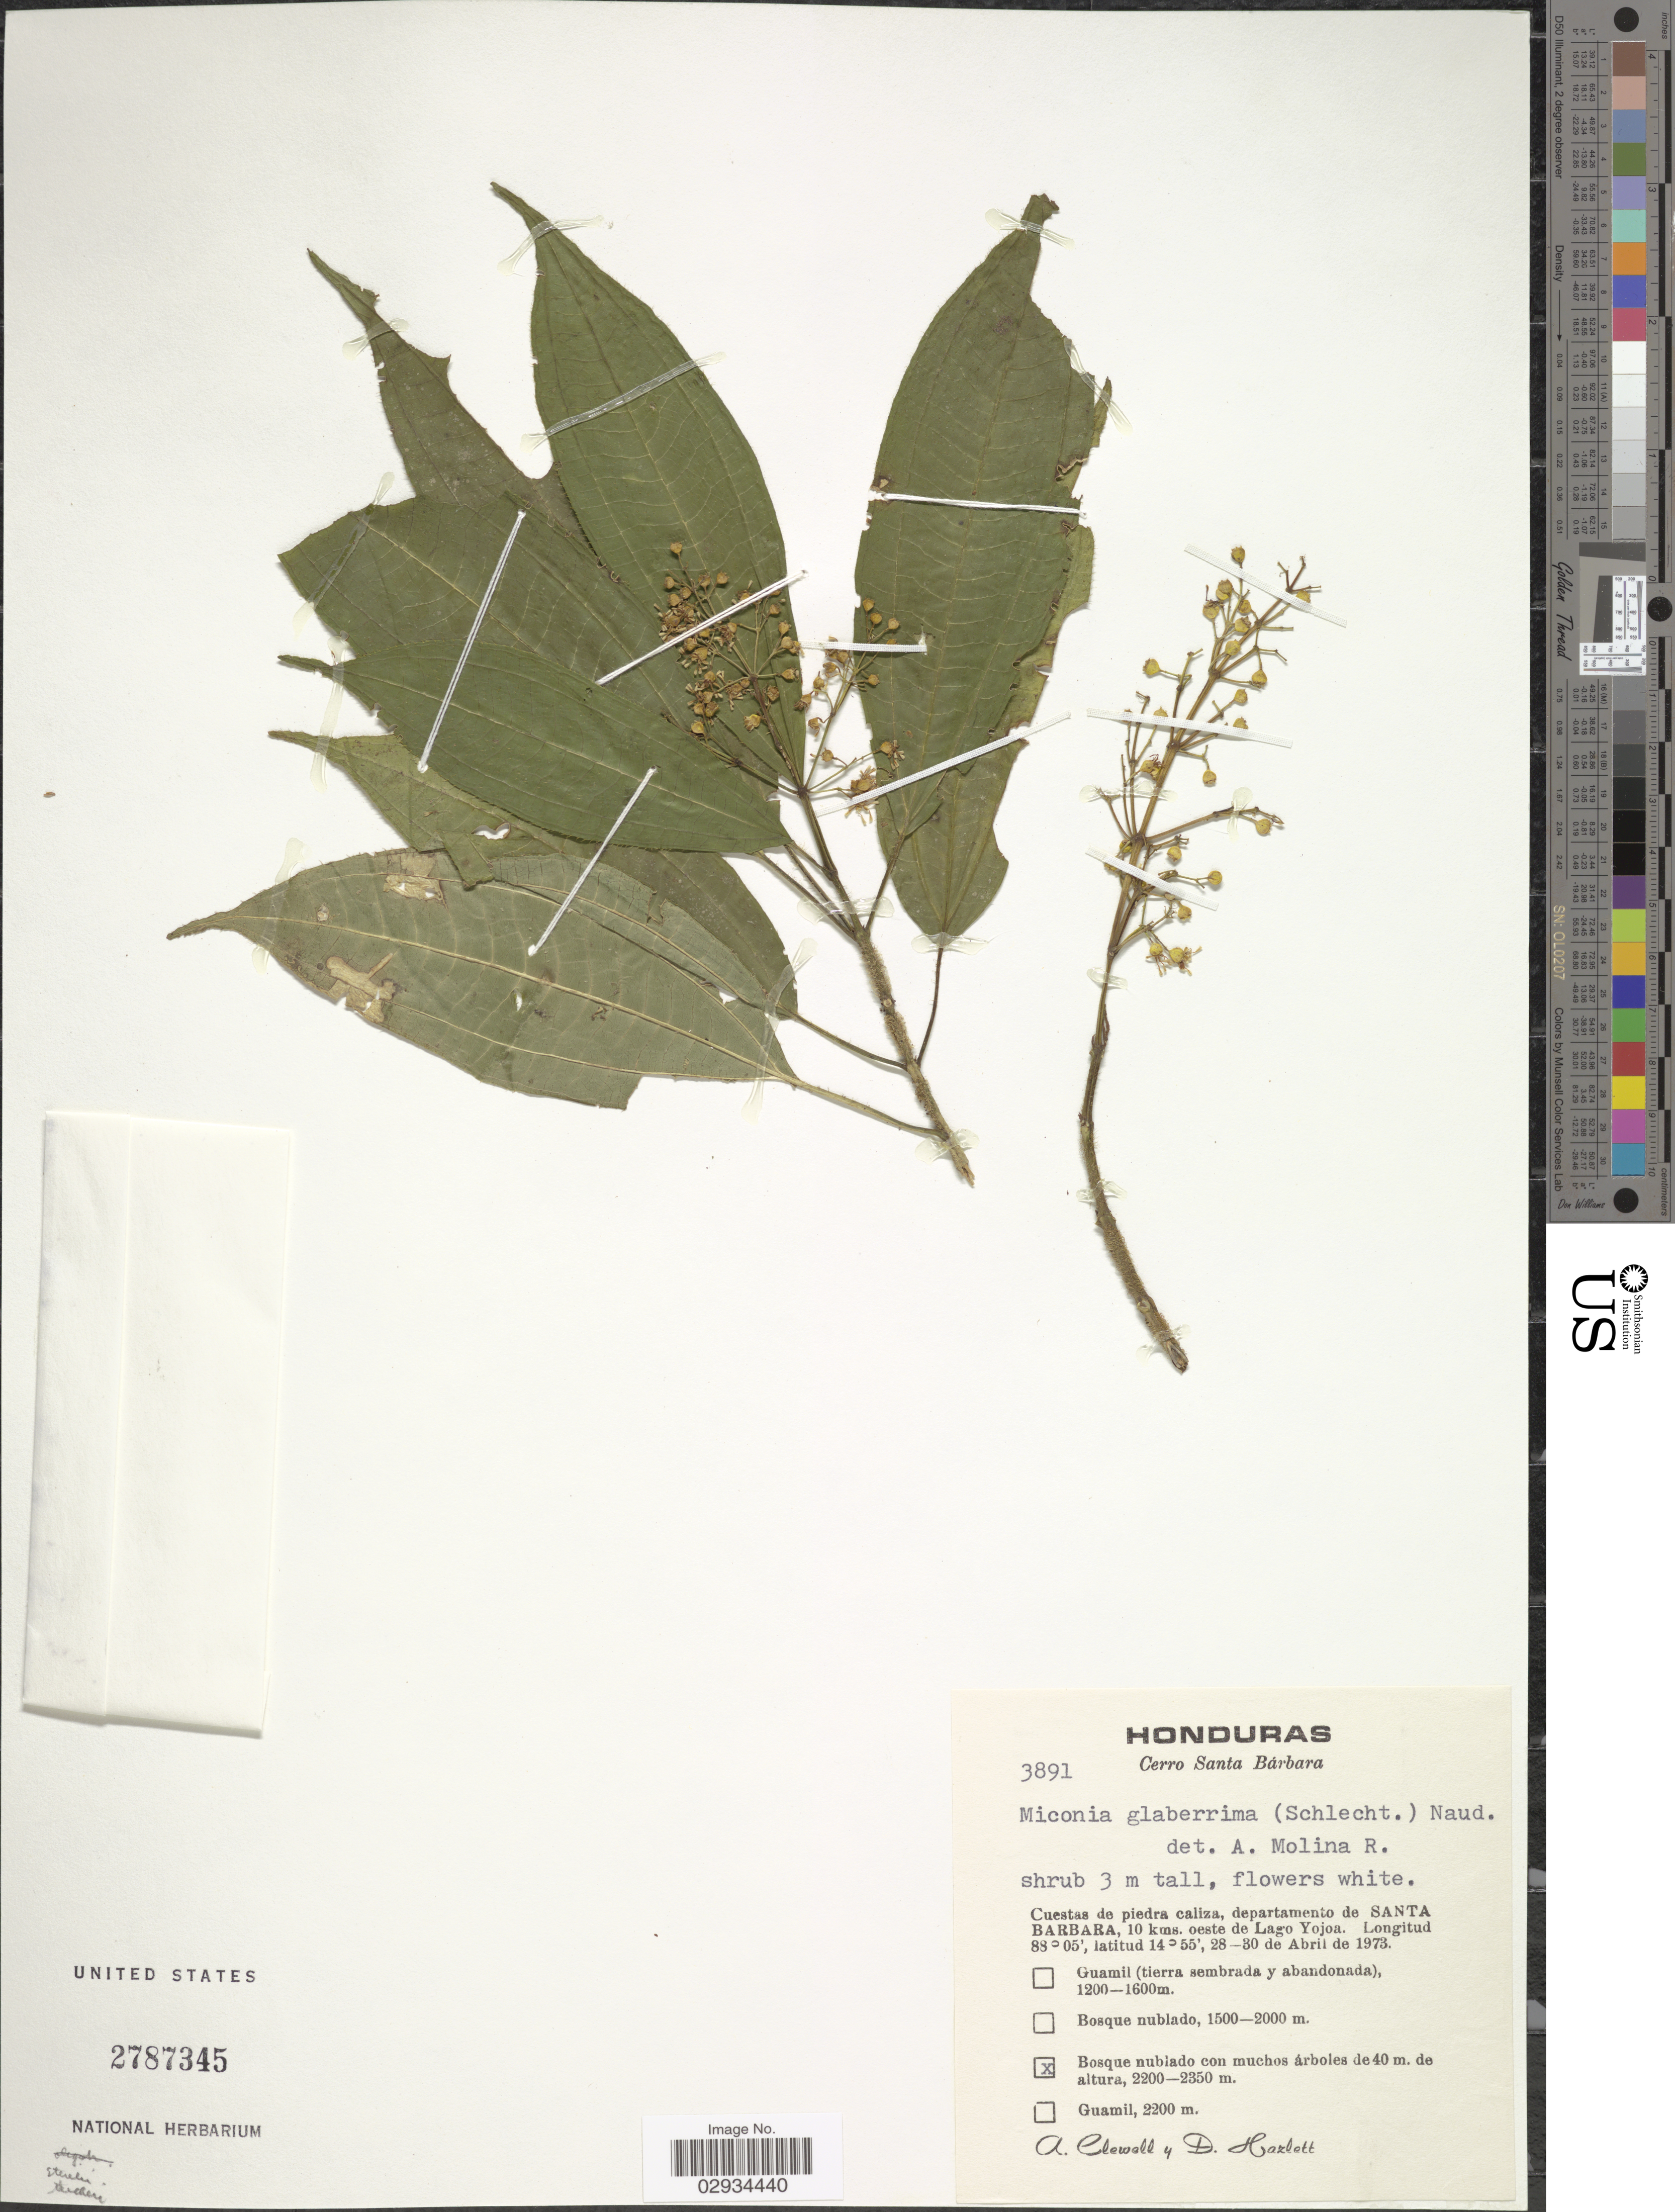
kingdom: Plantae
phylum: Tracheophyta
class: Magnoliopsida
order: Myrtales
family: Melastomataceae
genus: Miconia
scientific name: Miconia sterilis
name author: Gleason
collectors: A. Clewell & D. Hazlett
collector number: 3891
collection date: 1973-04-28/1973-04-30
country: Honduras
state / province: Santa Bárbara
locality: Cerro San Bárbara. Cuestas de piedra caliza, departamento de Santa Barbara, 10 kms. oeste de Lago Yojoa.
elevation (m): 2200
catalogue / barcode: US 2787345